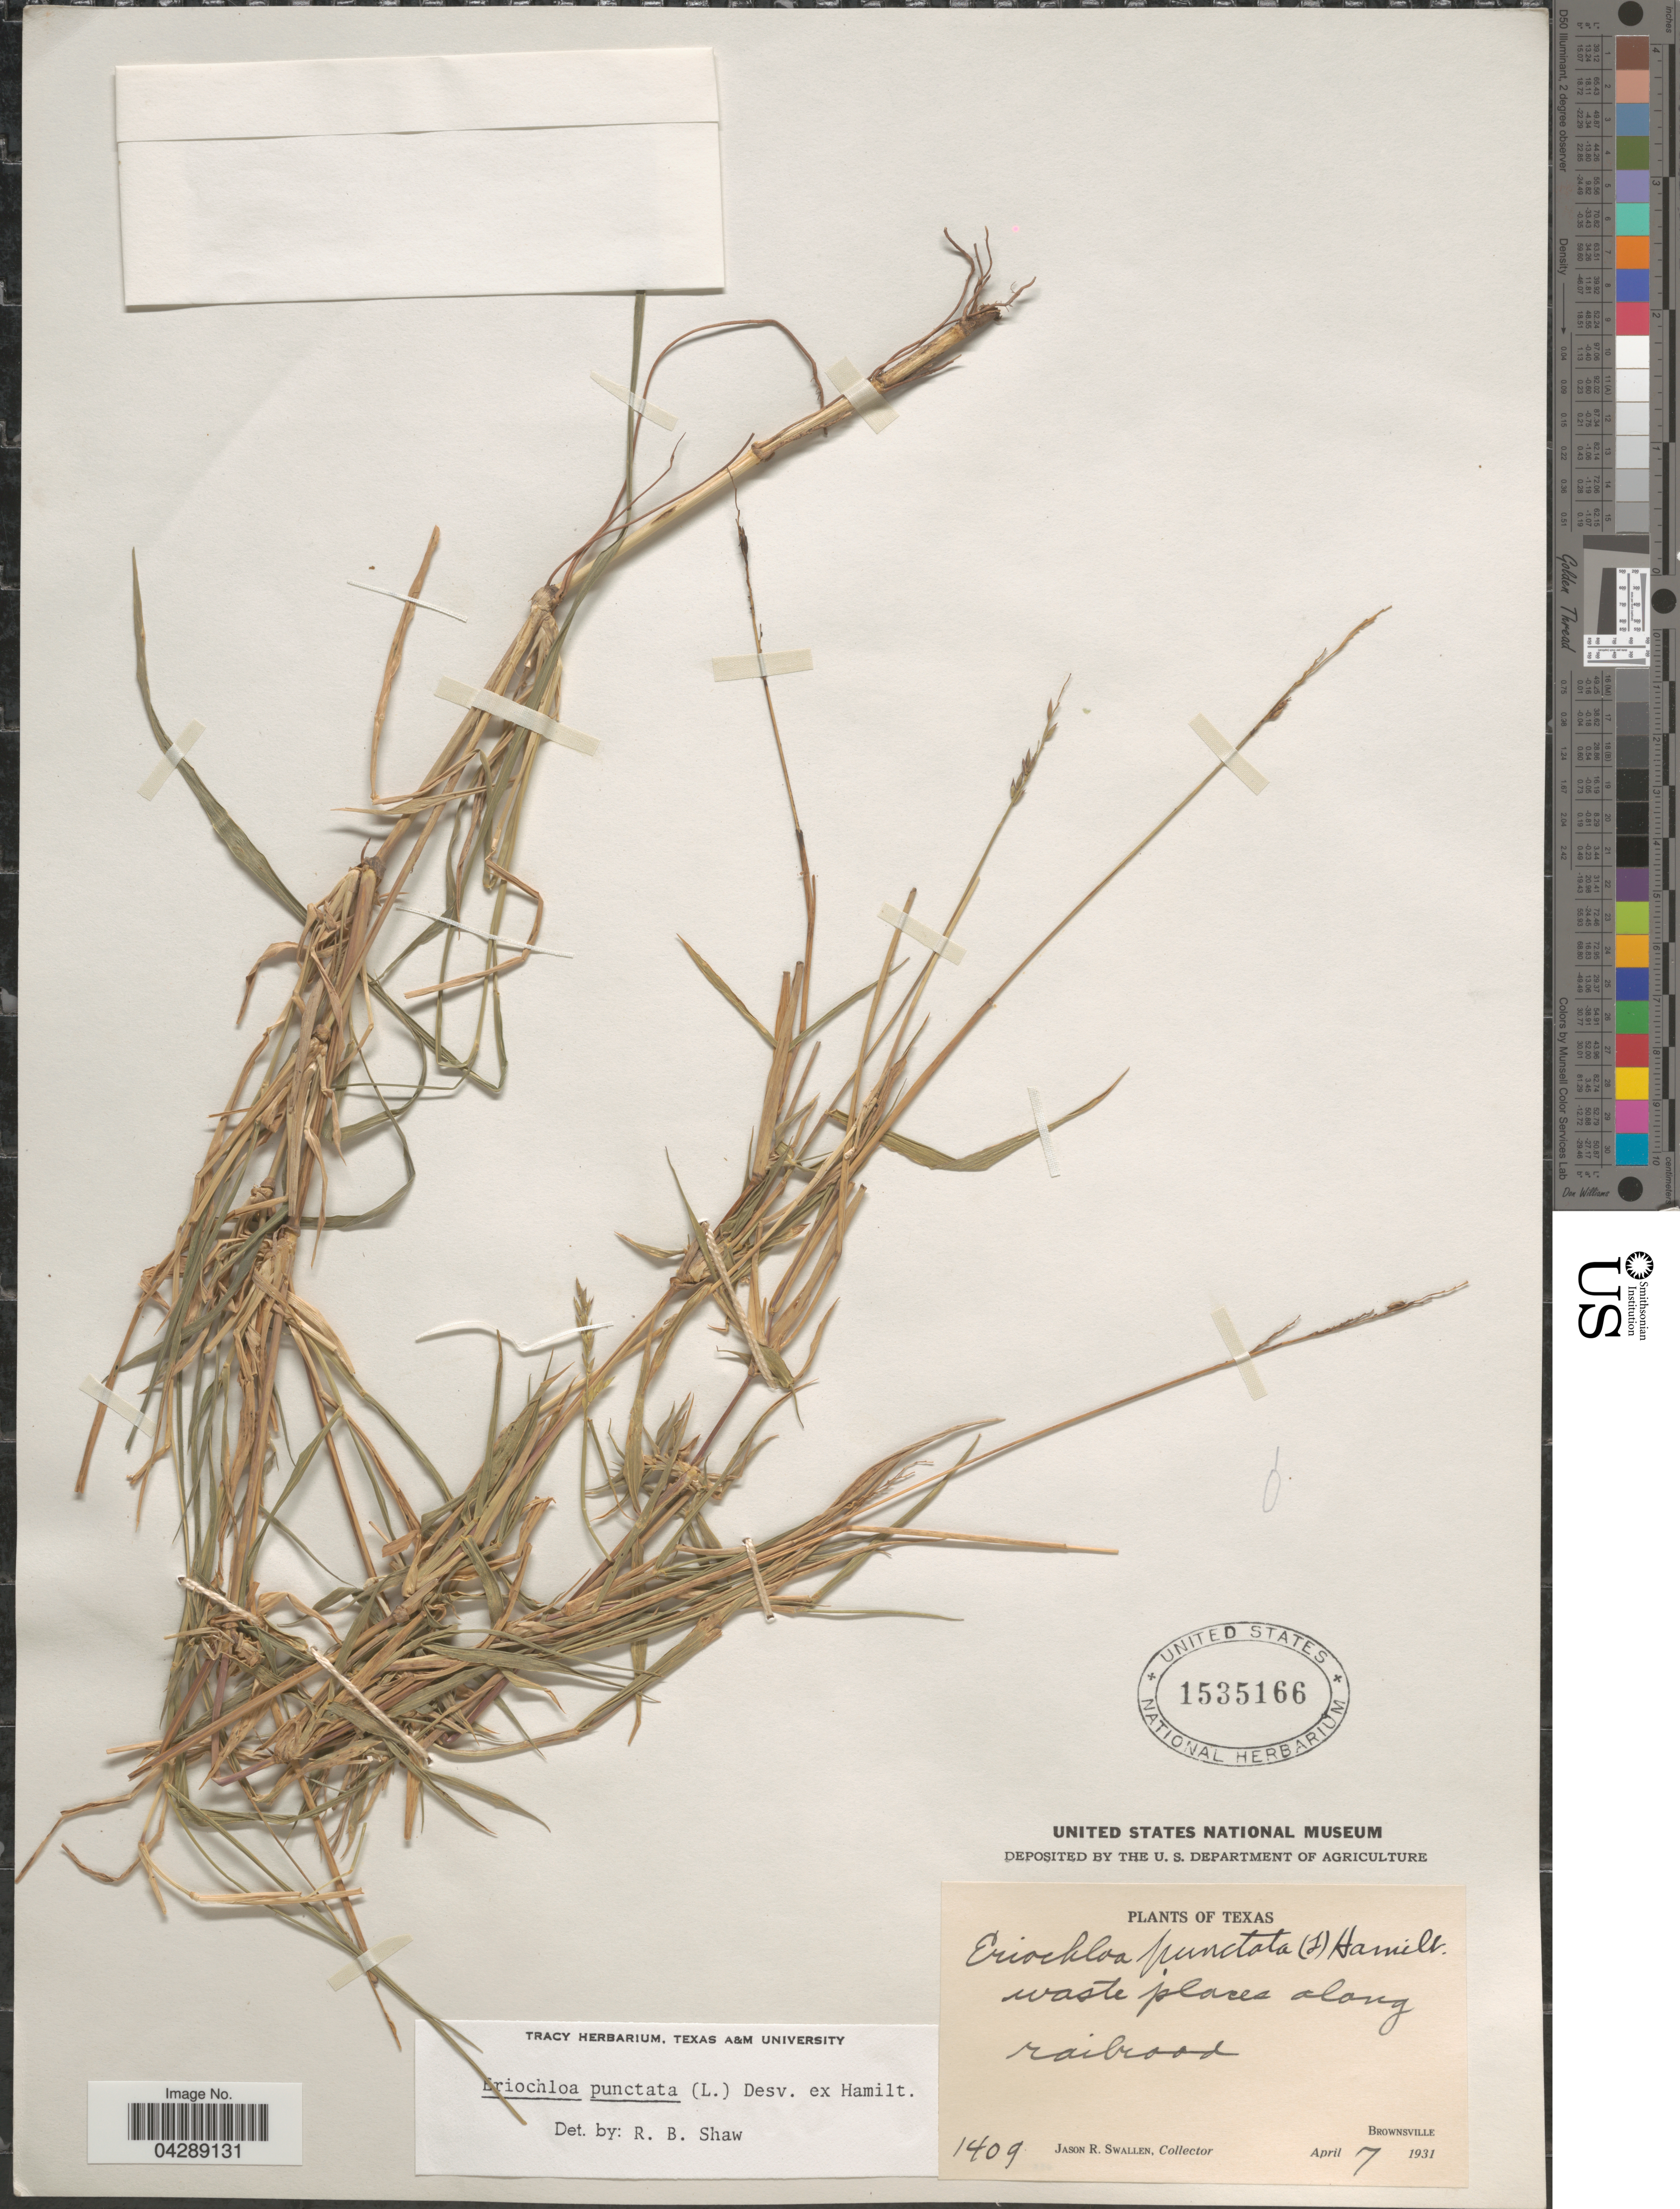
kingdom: Plantae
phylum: Tracheophyta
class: Liliopsida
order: Poales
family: Poaceae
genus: Eriochloa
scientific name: Eriochloa punctata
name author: (L.) Desv. ex Ham.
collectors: J. R. Swallen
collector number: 1409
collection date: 1931-04-07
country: United States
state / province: Texas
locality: Waste places along railroad. Brownsville.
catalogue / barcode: US 1535166